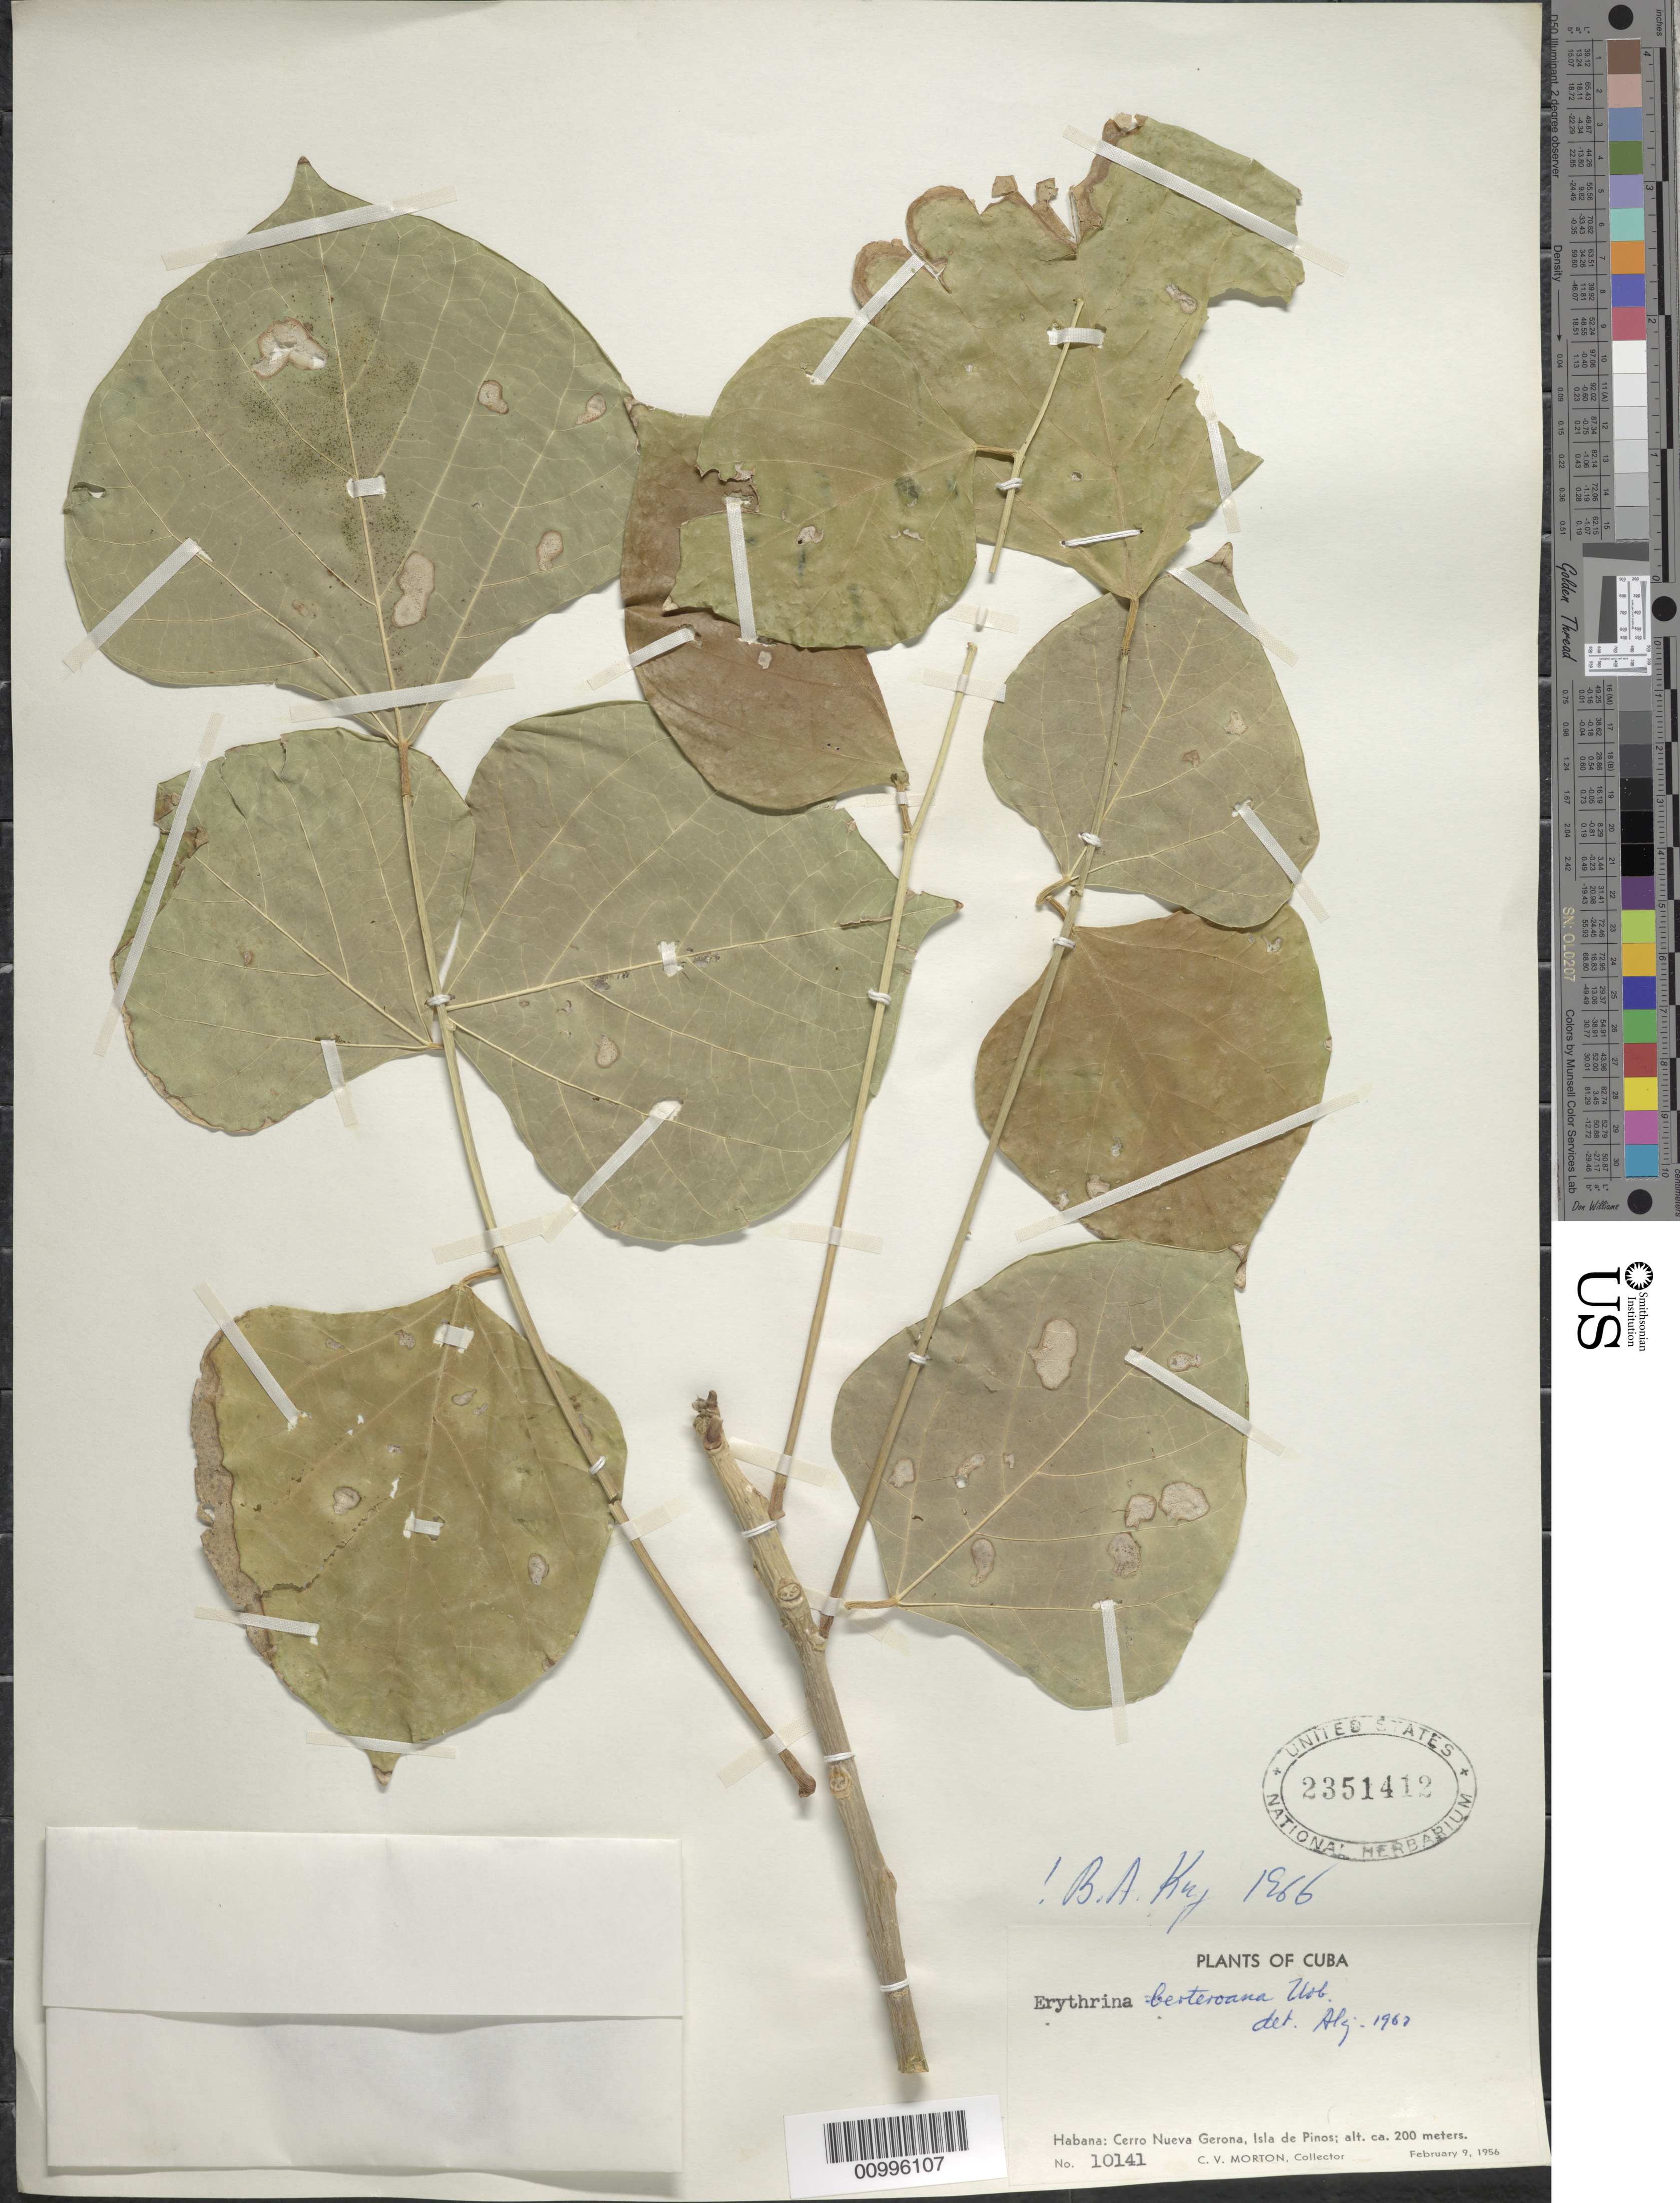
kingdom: Plantae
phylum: Tracheophyta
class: Magnoliopsida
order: Fabales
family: Fabaceae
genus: Erythrina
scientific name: Erythrina berteroana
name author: Urb.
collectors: C. V. Morton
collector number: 10141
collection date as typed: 09 Feb 1956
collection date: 1956-02-09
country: Cuba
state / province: La Habana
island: Cuba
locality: Habana: Cerro Nueva Gerona, Isla de Pinos; alt ca 200m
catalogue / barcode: US 2351412